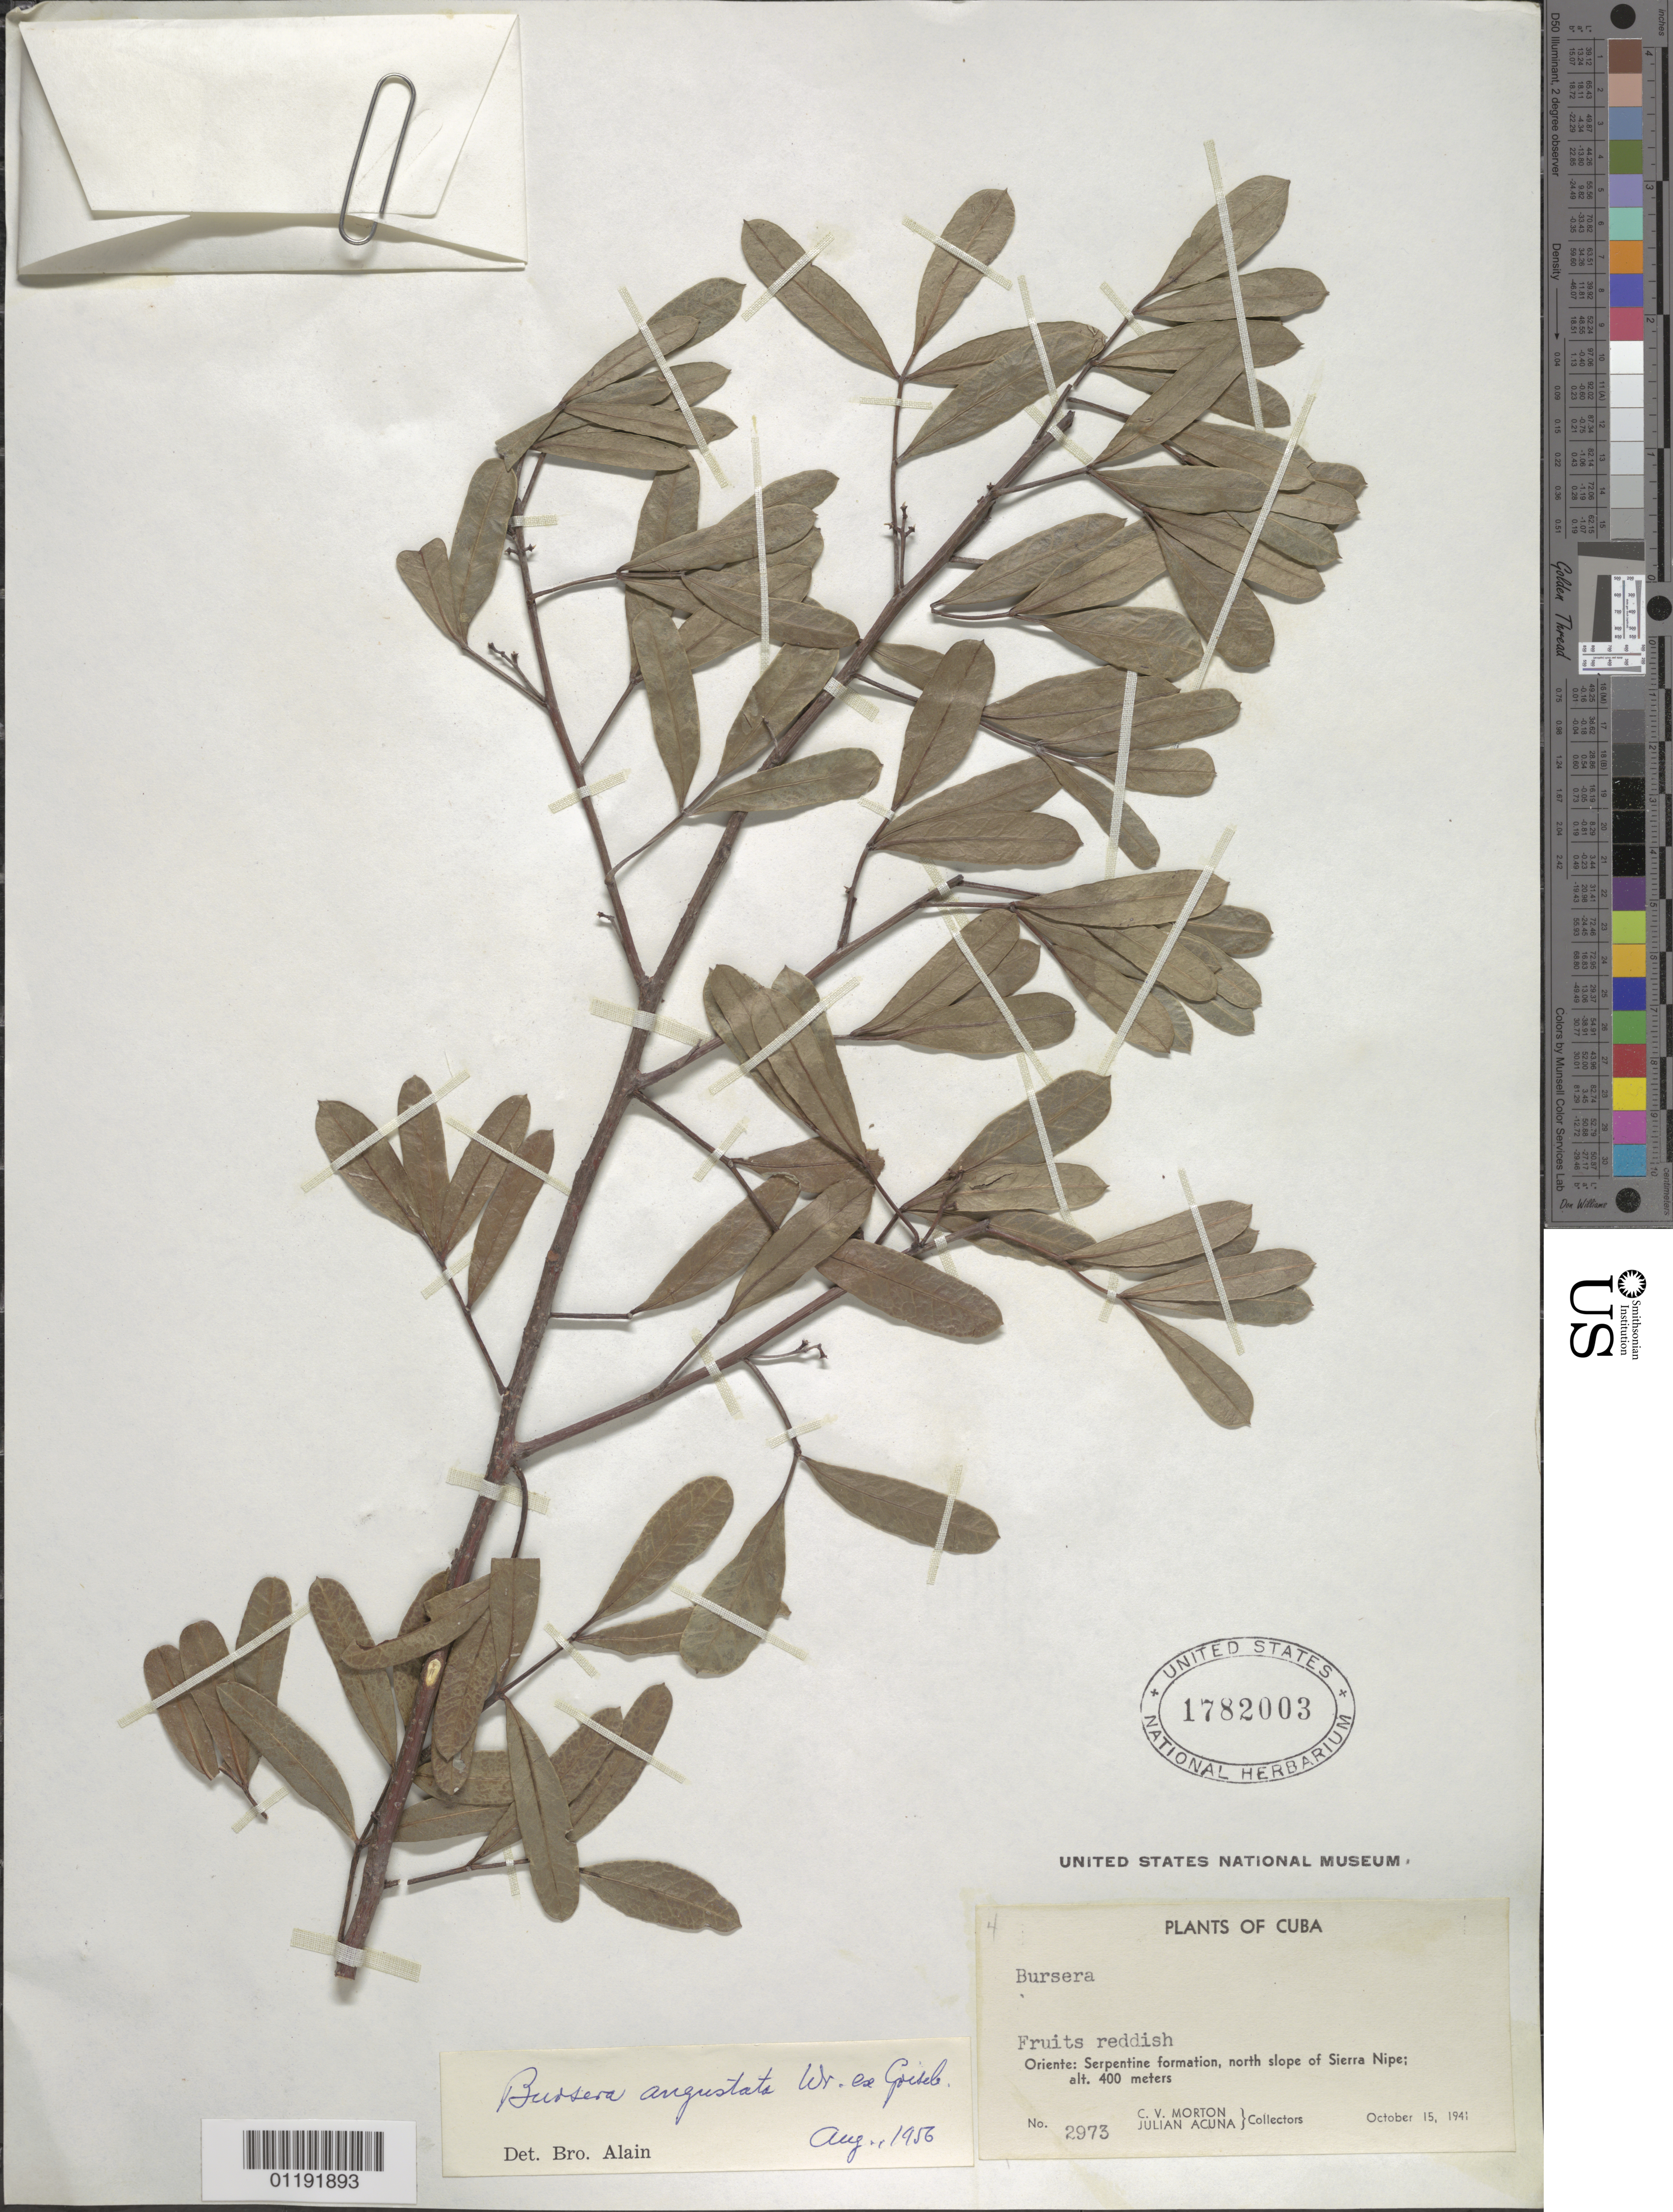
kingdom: Plantae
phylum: Tracheophyta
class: Magnoliopsida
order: Sapindales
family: Burseraceae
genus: Bursera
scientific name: Bursera angustata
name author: Griseb.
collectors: C. V. Morton & J. Acuña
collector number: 2973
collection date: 1941-10-15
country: Cuba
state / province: Oriente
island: Cuba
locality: Sierra Nipe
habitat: Serpentine formation, N slope of mt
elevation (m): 400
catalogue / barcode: US 1782003